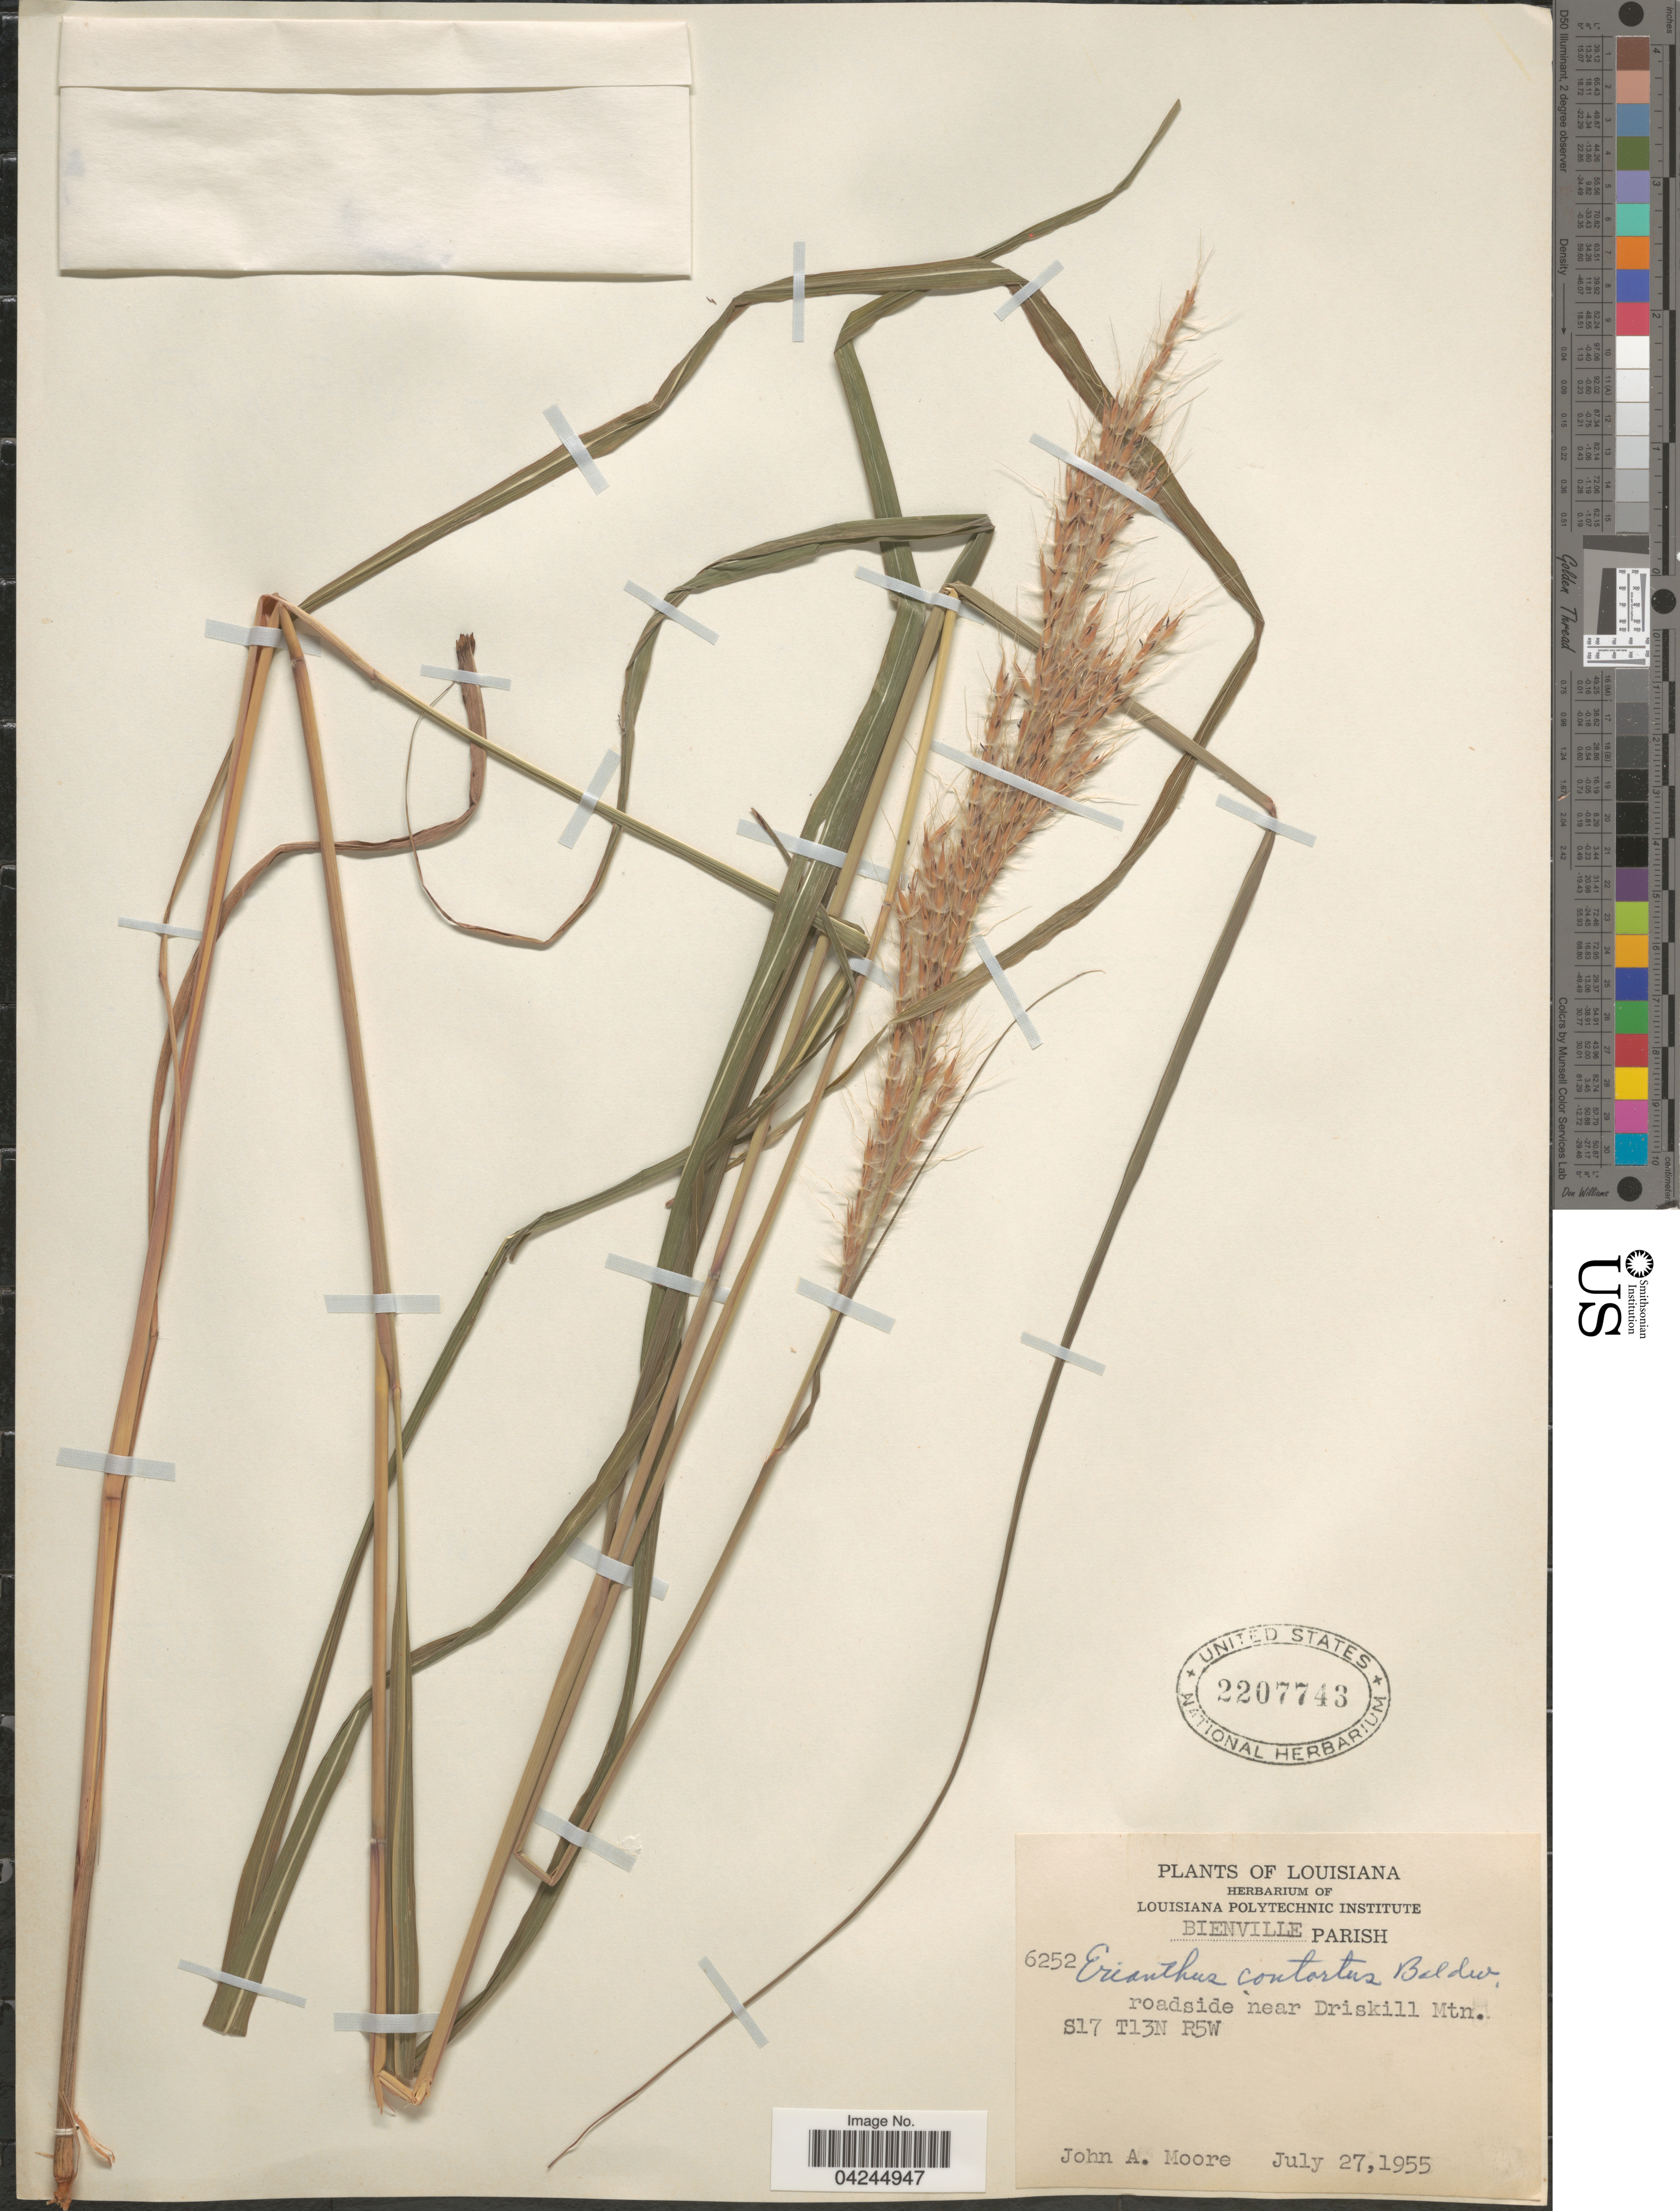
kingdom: Plantae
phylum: Tracheophyta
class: Liliopsida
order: Poales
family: Poaceae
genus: Erianthus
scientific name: Erianthus brevibarbis var. contortus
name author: (Elliott) D.B. Ward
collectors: J. A. Moore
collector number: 6252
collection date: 1955-07-27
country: United States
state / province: Louisiana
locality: Bienville Parish. Roadside near Driskill Mtn. S17 T13N R5W.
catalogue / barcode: US 2207743